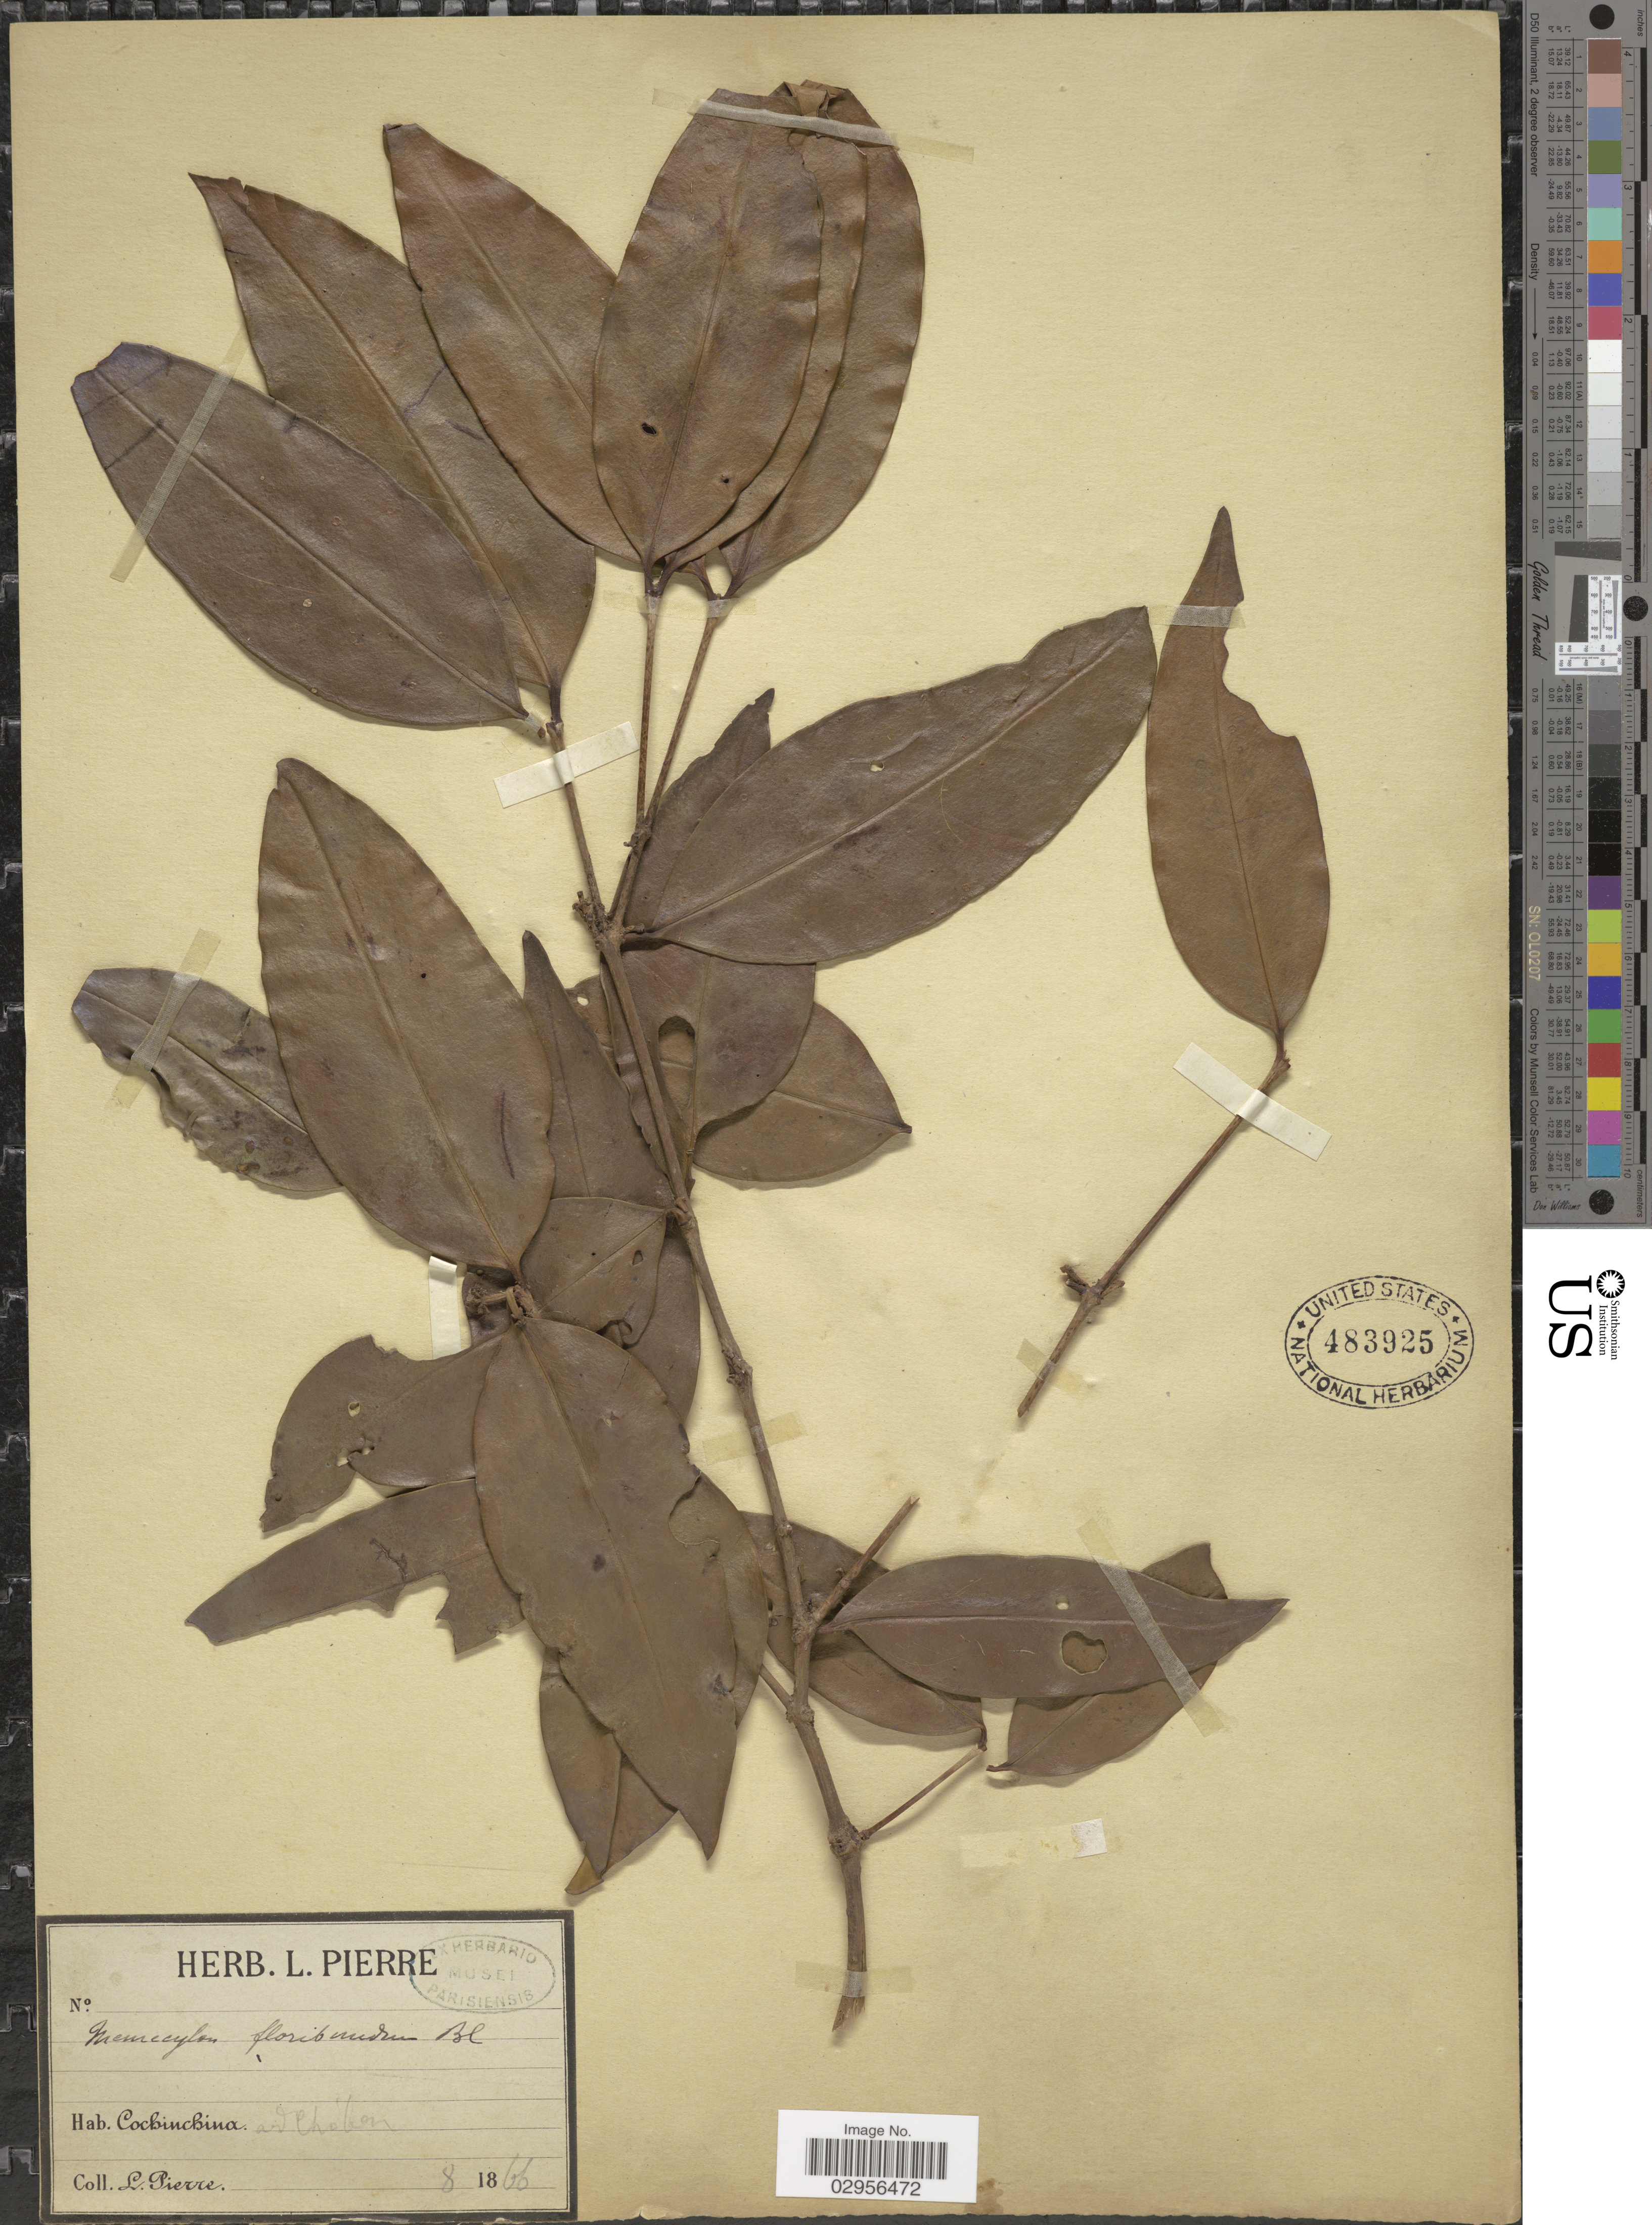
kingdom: Plantae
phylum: Tracheophyta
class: Magnoliopsida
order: Myrtales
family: Melastomataceae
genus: Memecylon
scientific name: Memecylon floribundum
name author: Blume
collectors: L. Pierre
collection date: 1866-08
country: Vietnam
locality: Cochinchina ad Chóben.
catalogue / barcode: US 483925